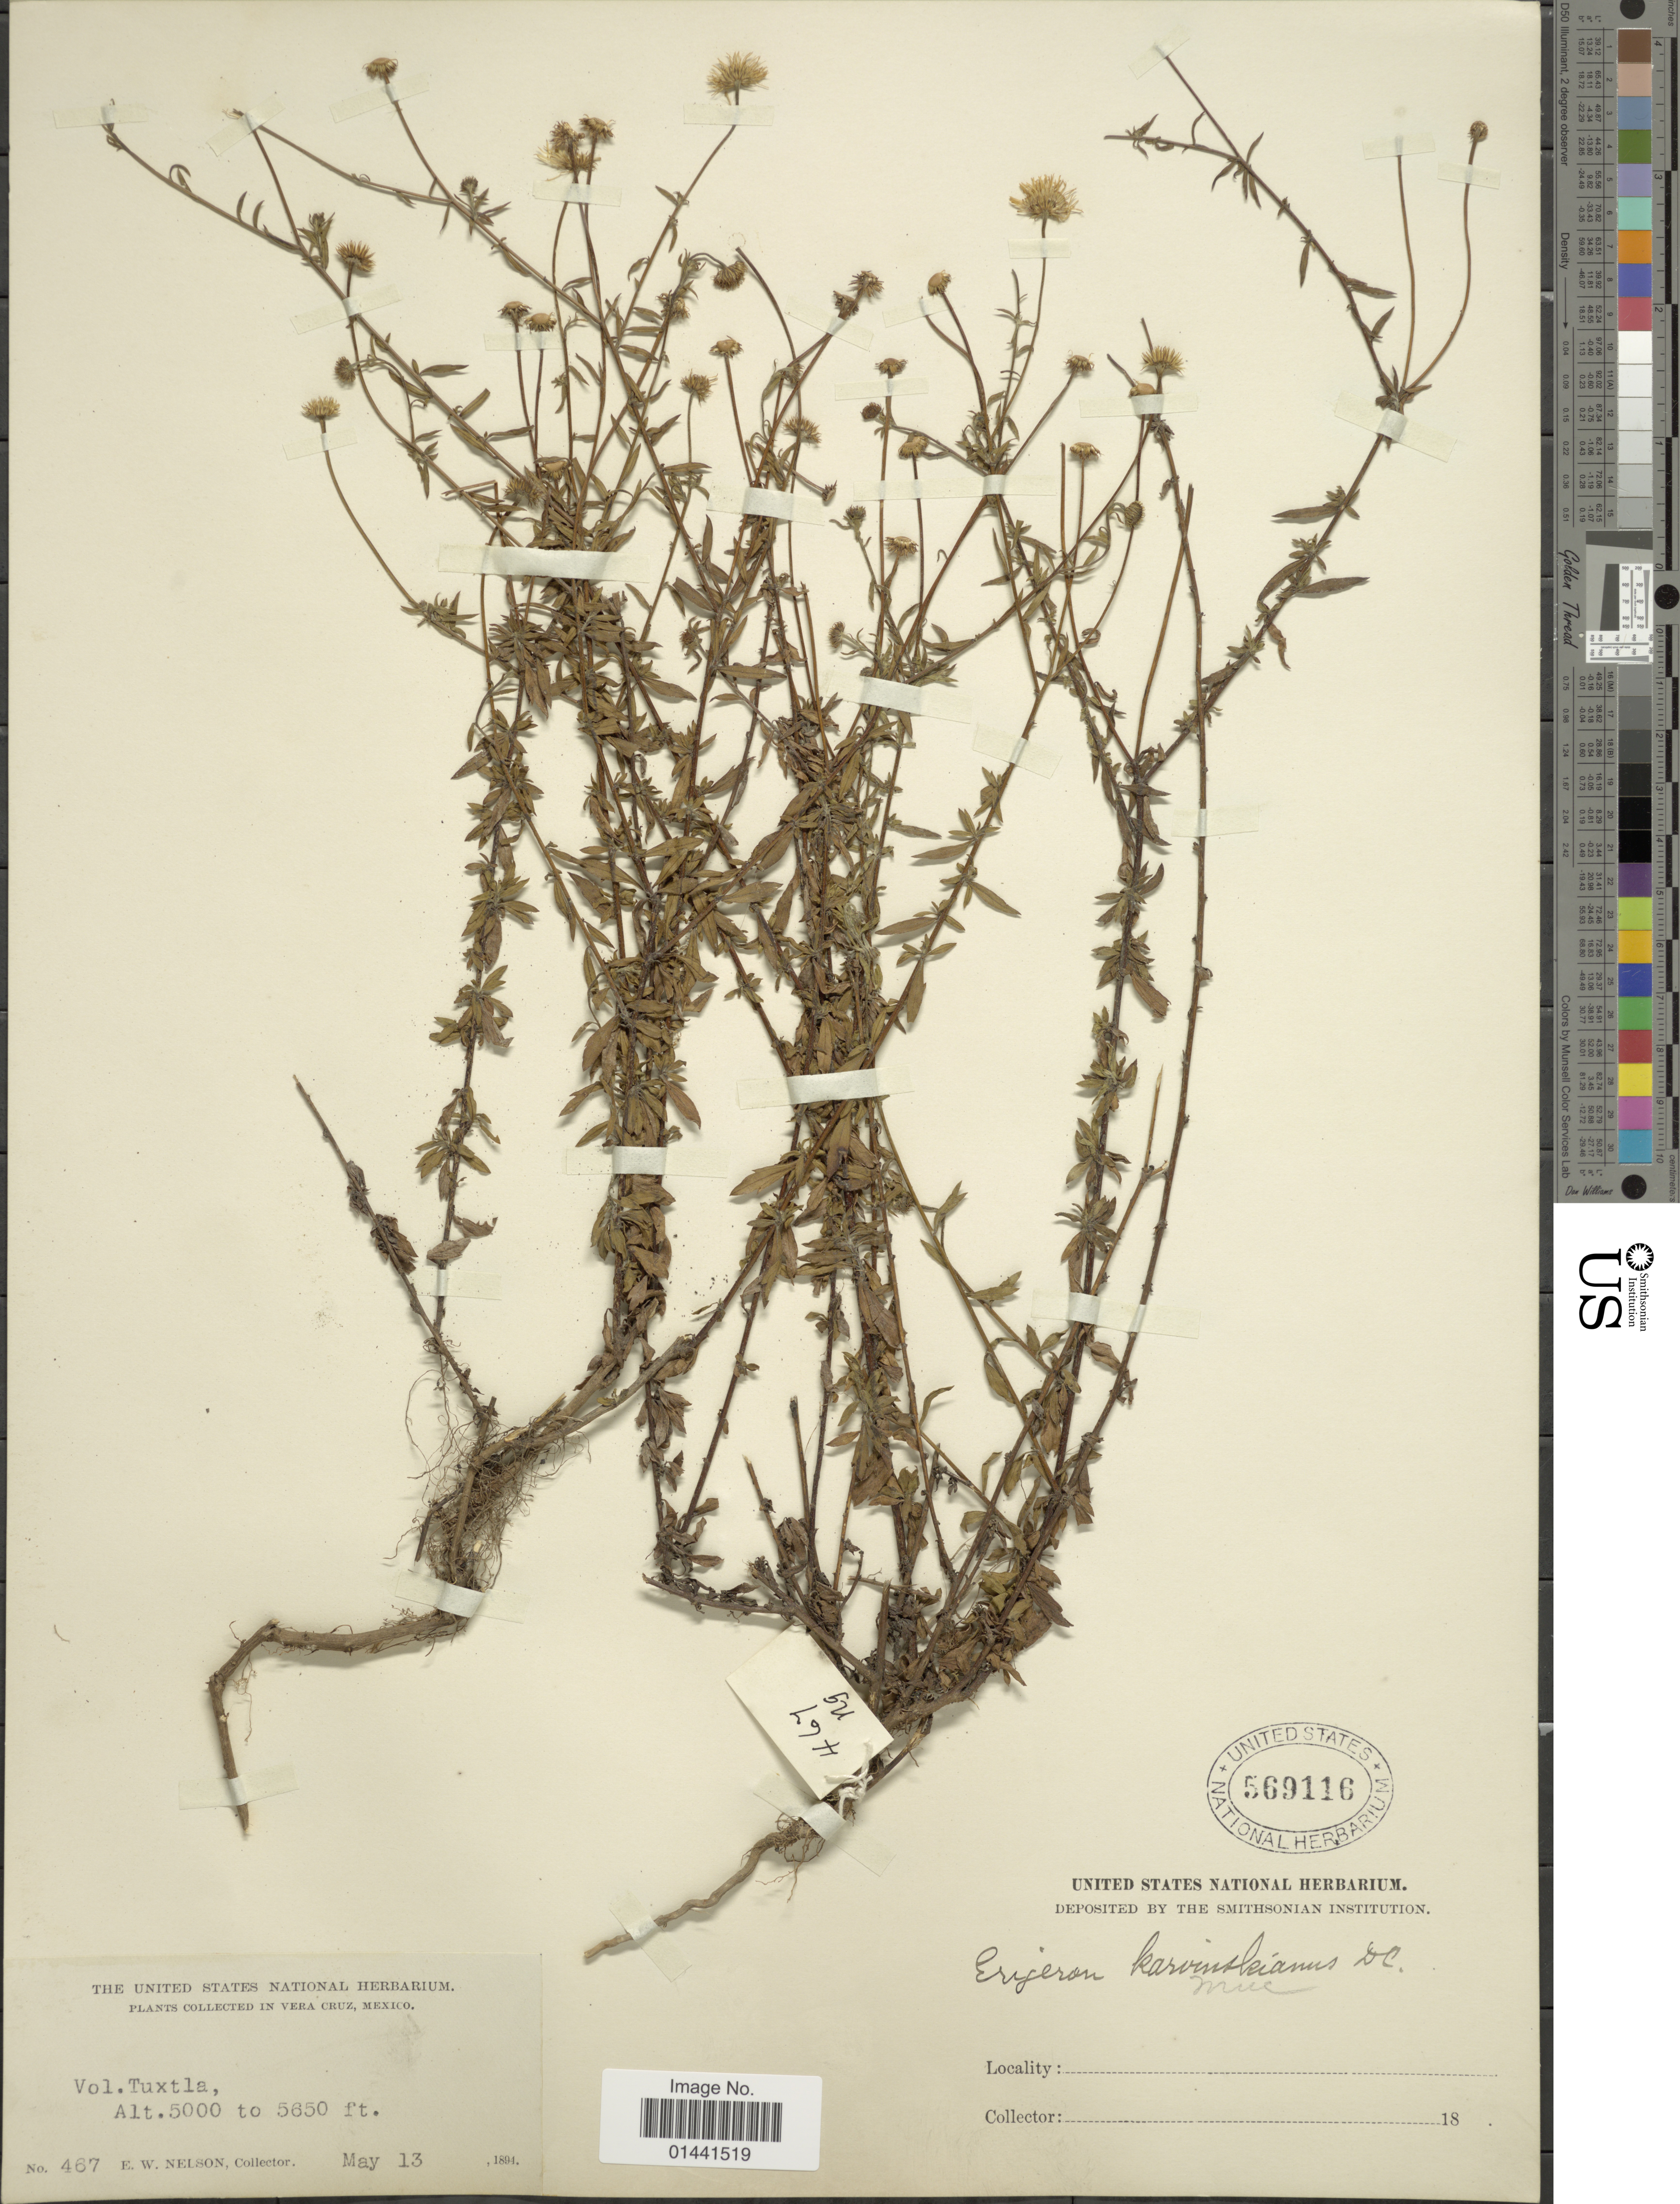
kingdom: Plantae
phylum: Tracheophyta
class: Magnoliopsida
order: Asterales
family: Asteraceae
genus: Erigeron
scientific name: Erigeron karvinskianus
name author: DC.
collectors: E. W. Nelson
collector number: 467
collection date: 1894-05-13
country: Mexico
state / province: Veracruz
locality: Vera Cruz, Vol. Tuxtla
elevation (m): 1524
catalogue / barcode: US 569116